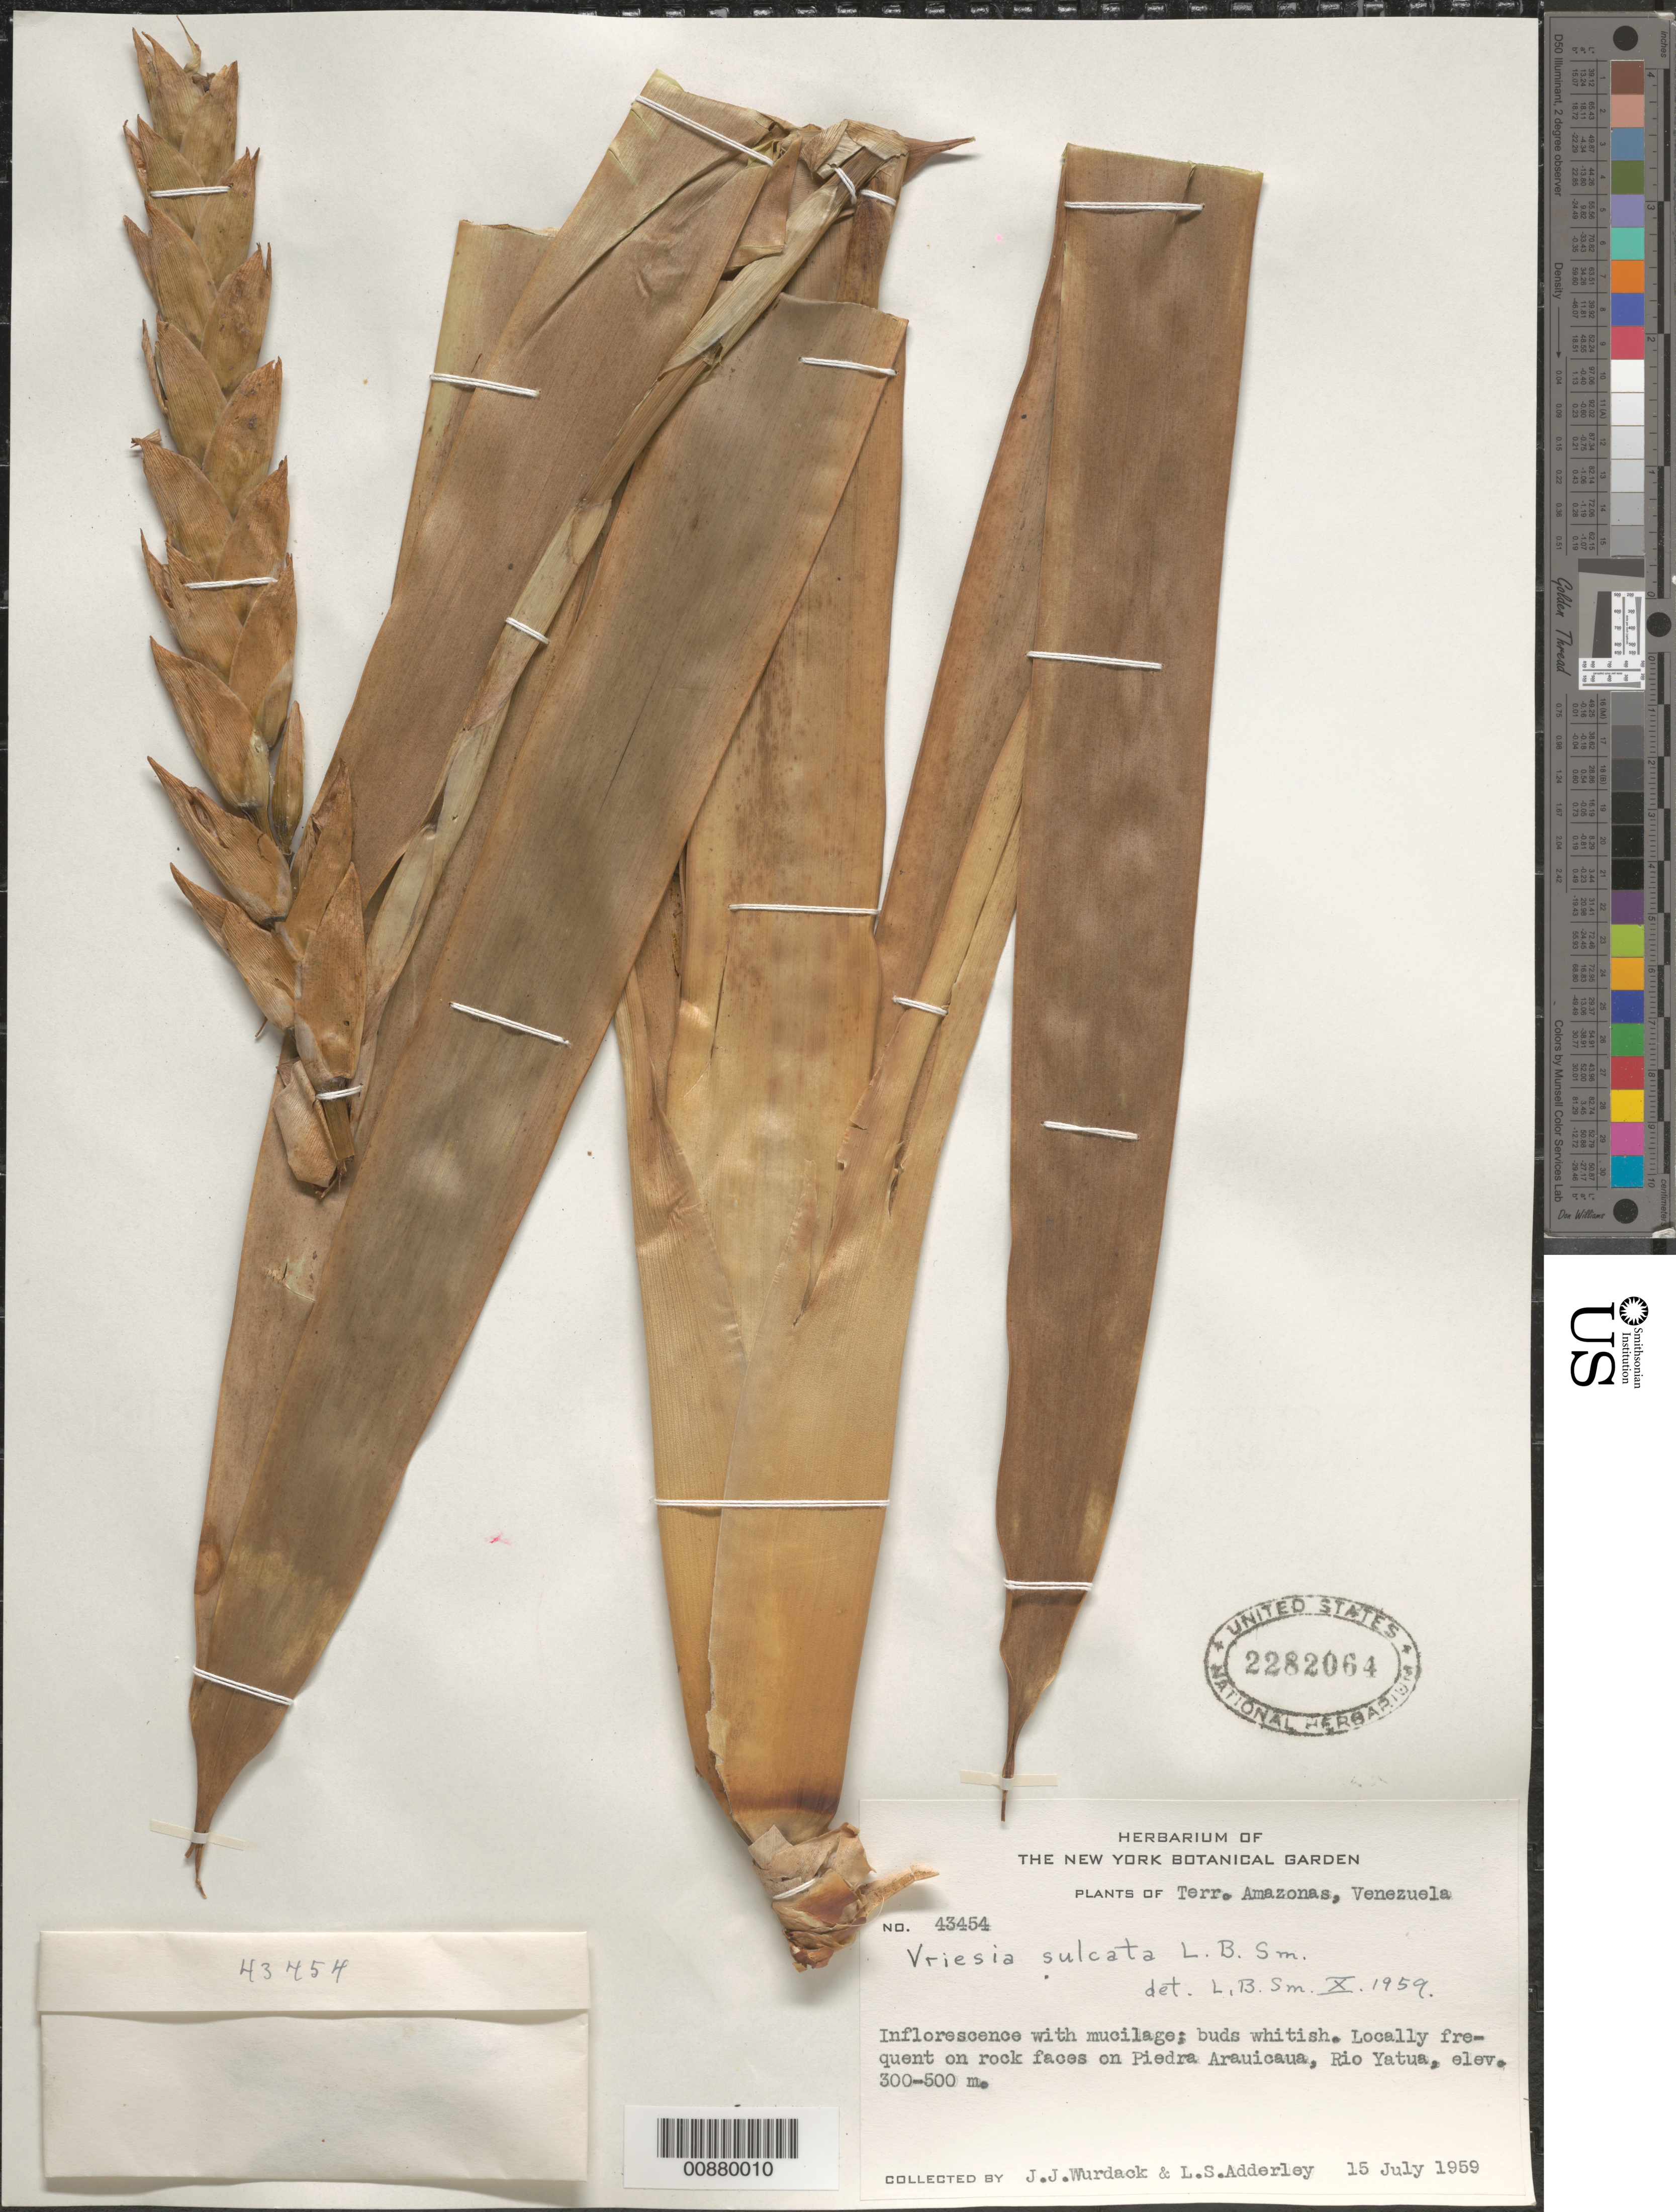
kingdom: Plantae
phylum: Tracheophyta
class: Liliopsida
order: Poales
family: Bromeliaceae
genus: Vriesea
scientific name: Vriesea sulcata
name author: L.B. Sm.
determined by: Smith, Lyman B., (US), NMNH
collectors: J. J. Wurdack & L. S. Adderley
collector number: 43454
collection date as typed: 15-Jul-59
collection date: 1959-07-15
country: Venezuela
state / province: Amazonas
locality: Piedra Arauicaua, Río Yatua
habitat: On rock faces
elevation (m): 300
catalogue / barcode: US 2282064